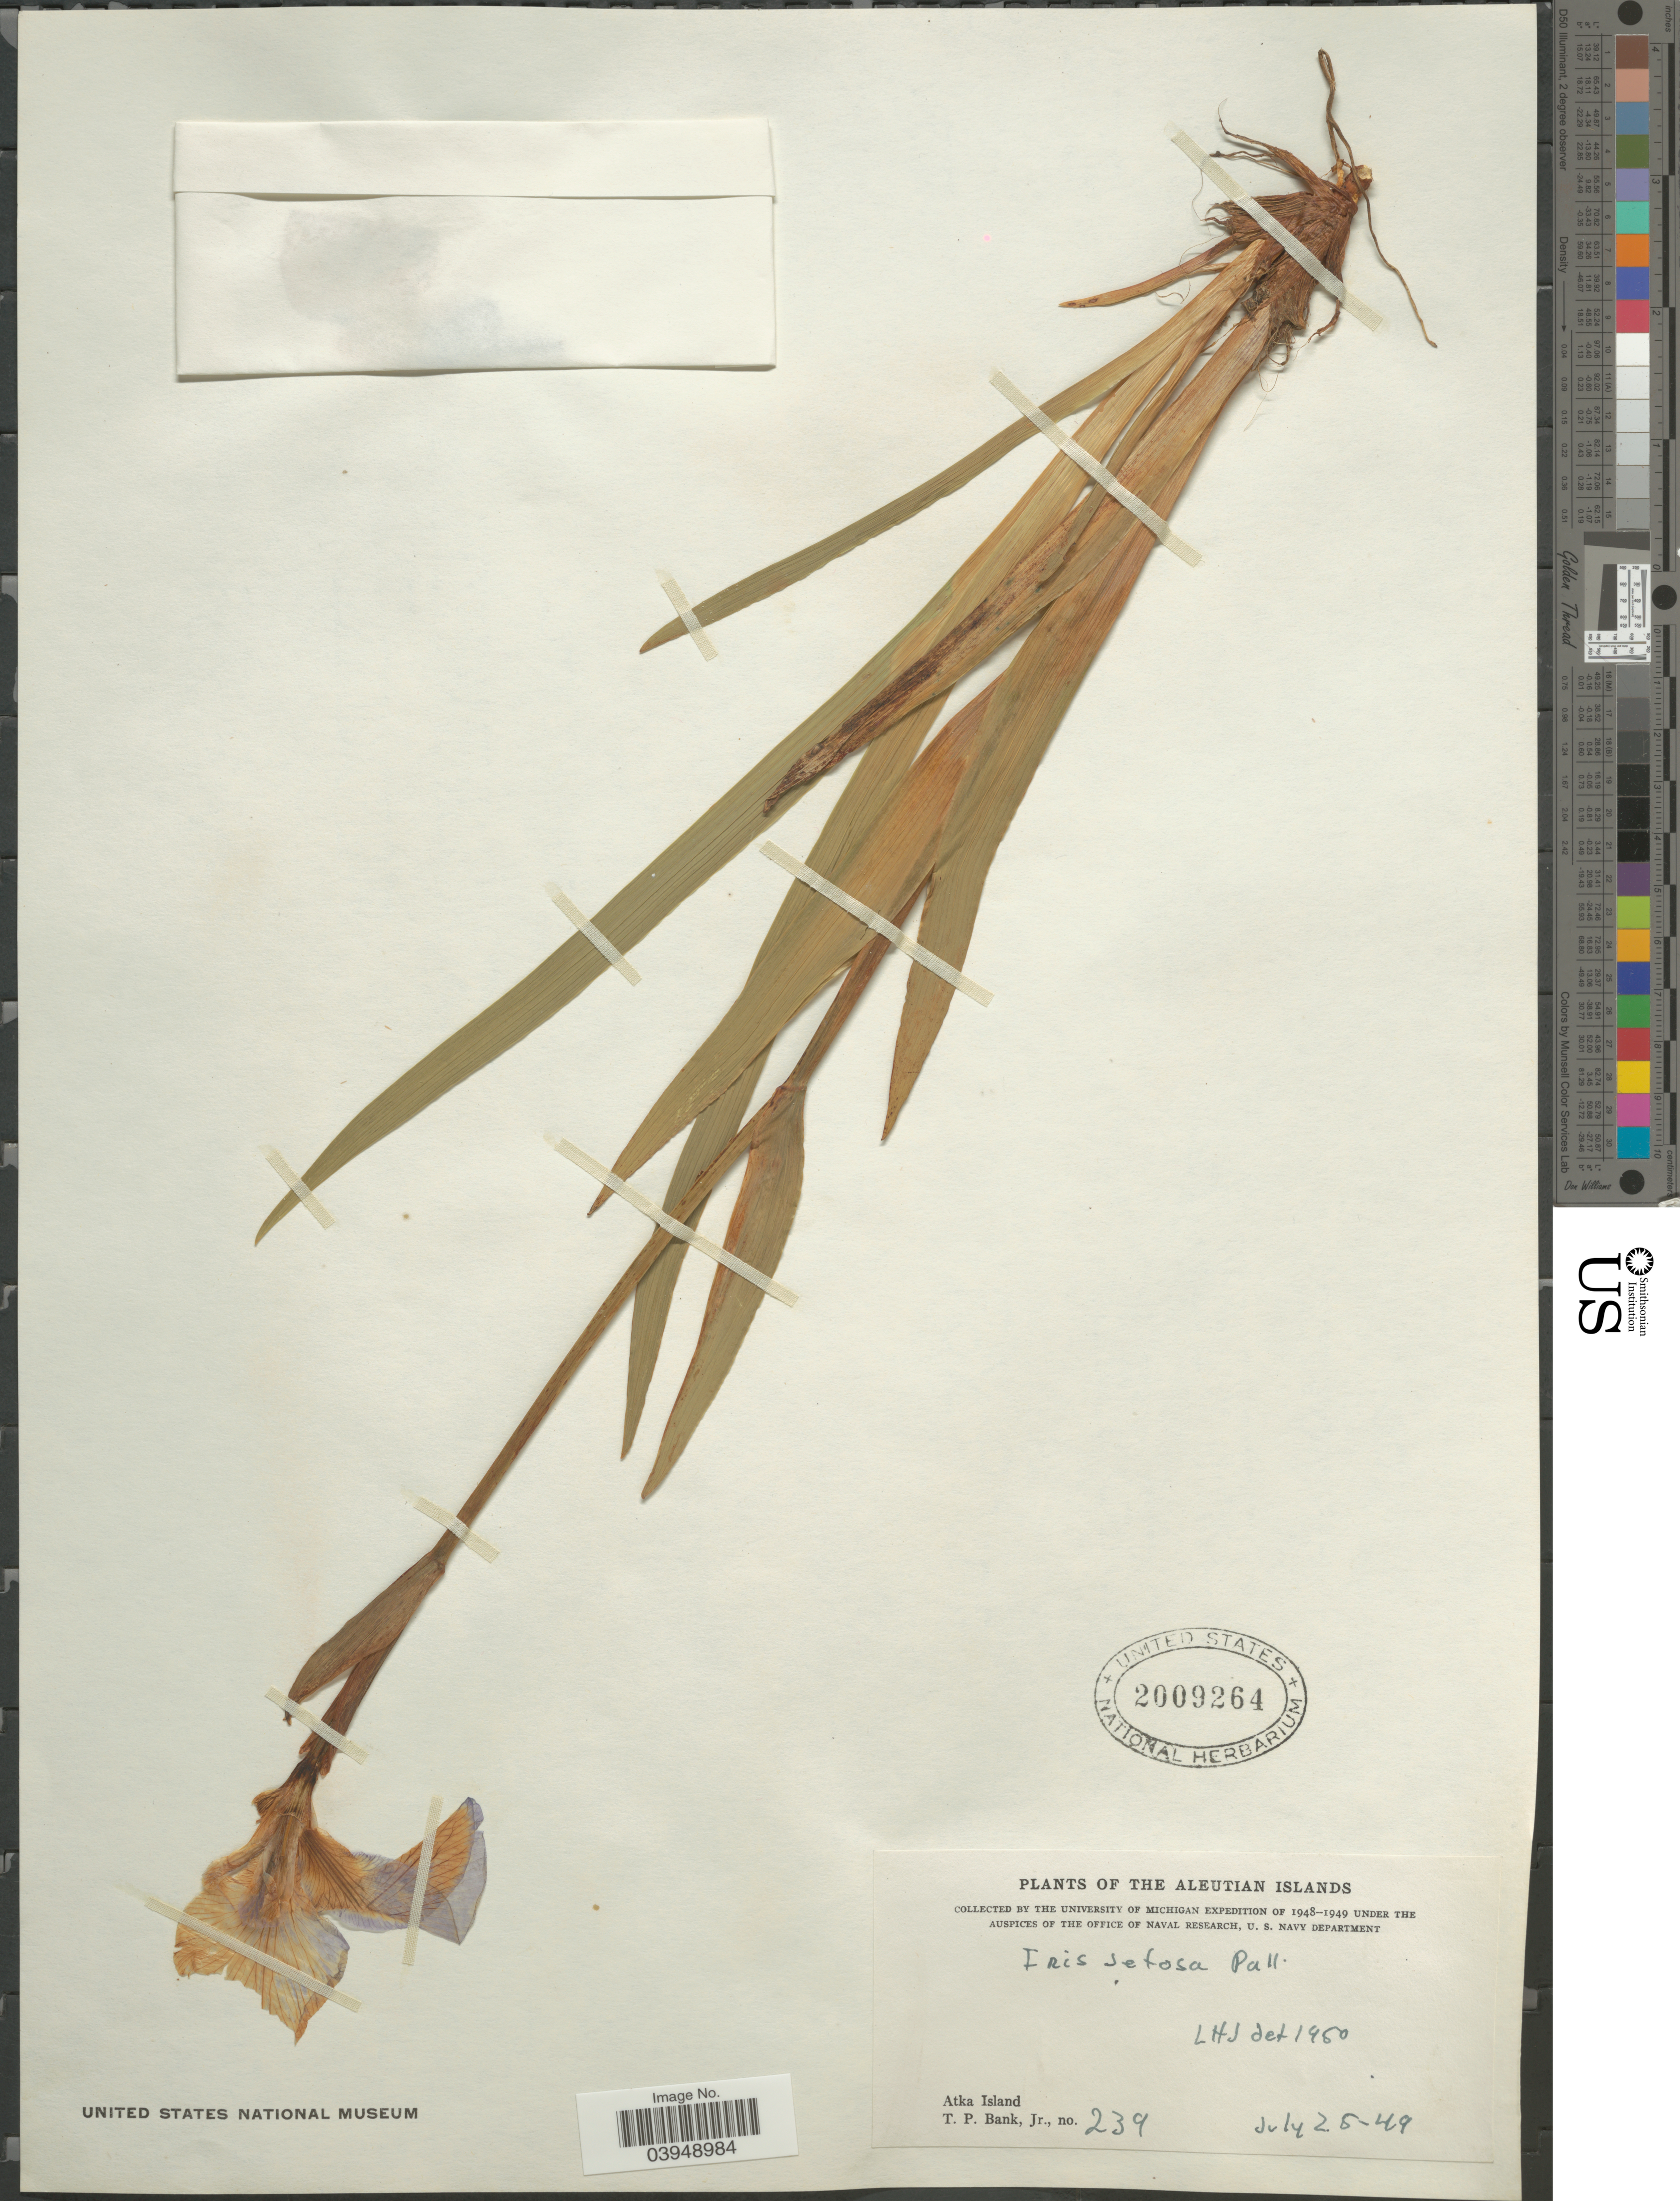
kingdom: Plantae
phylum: Tracheophyta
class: Liliopsida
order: Asparagales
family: Iridaceae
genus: Iris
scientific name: Iris setosa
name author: Pall. ex Link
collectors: T. Bank Jr.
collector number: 239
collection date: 1949-07-25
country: United States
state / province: Alaska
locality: The Aleutian Islands. Atka Island.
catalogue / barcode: US 2009264